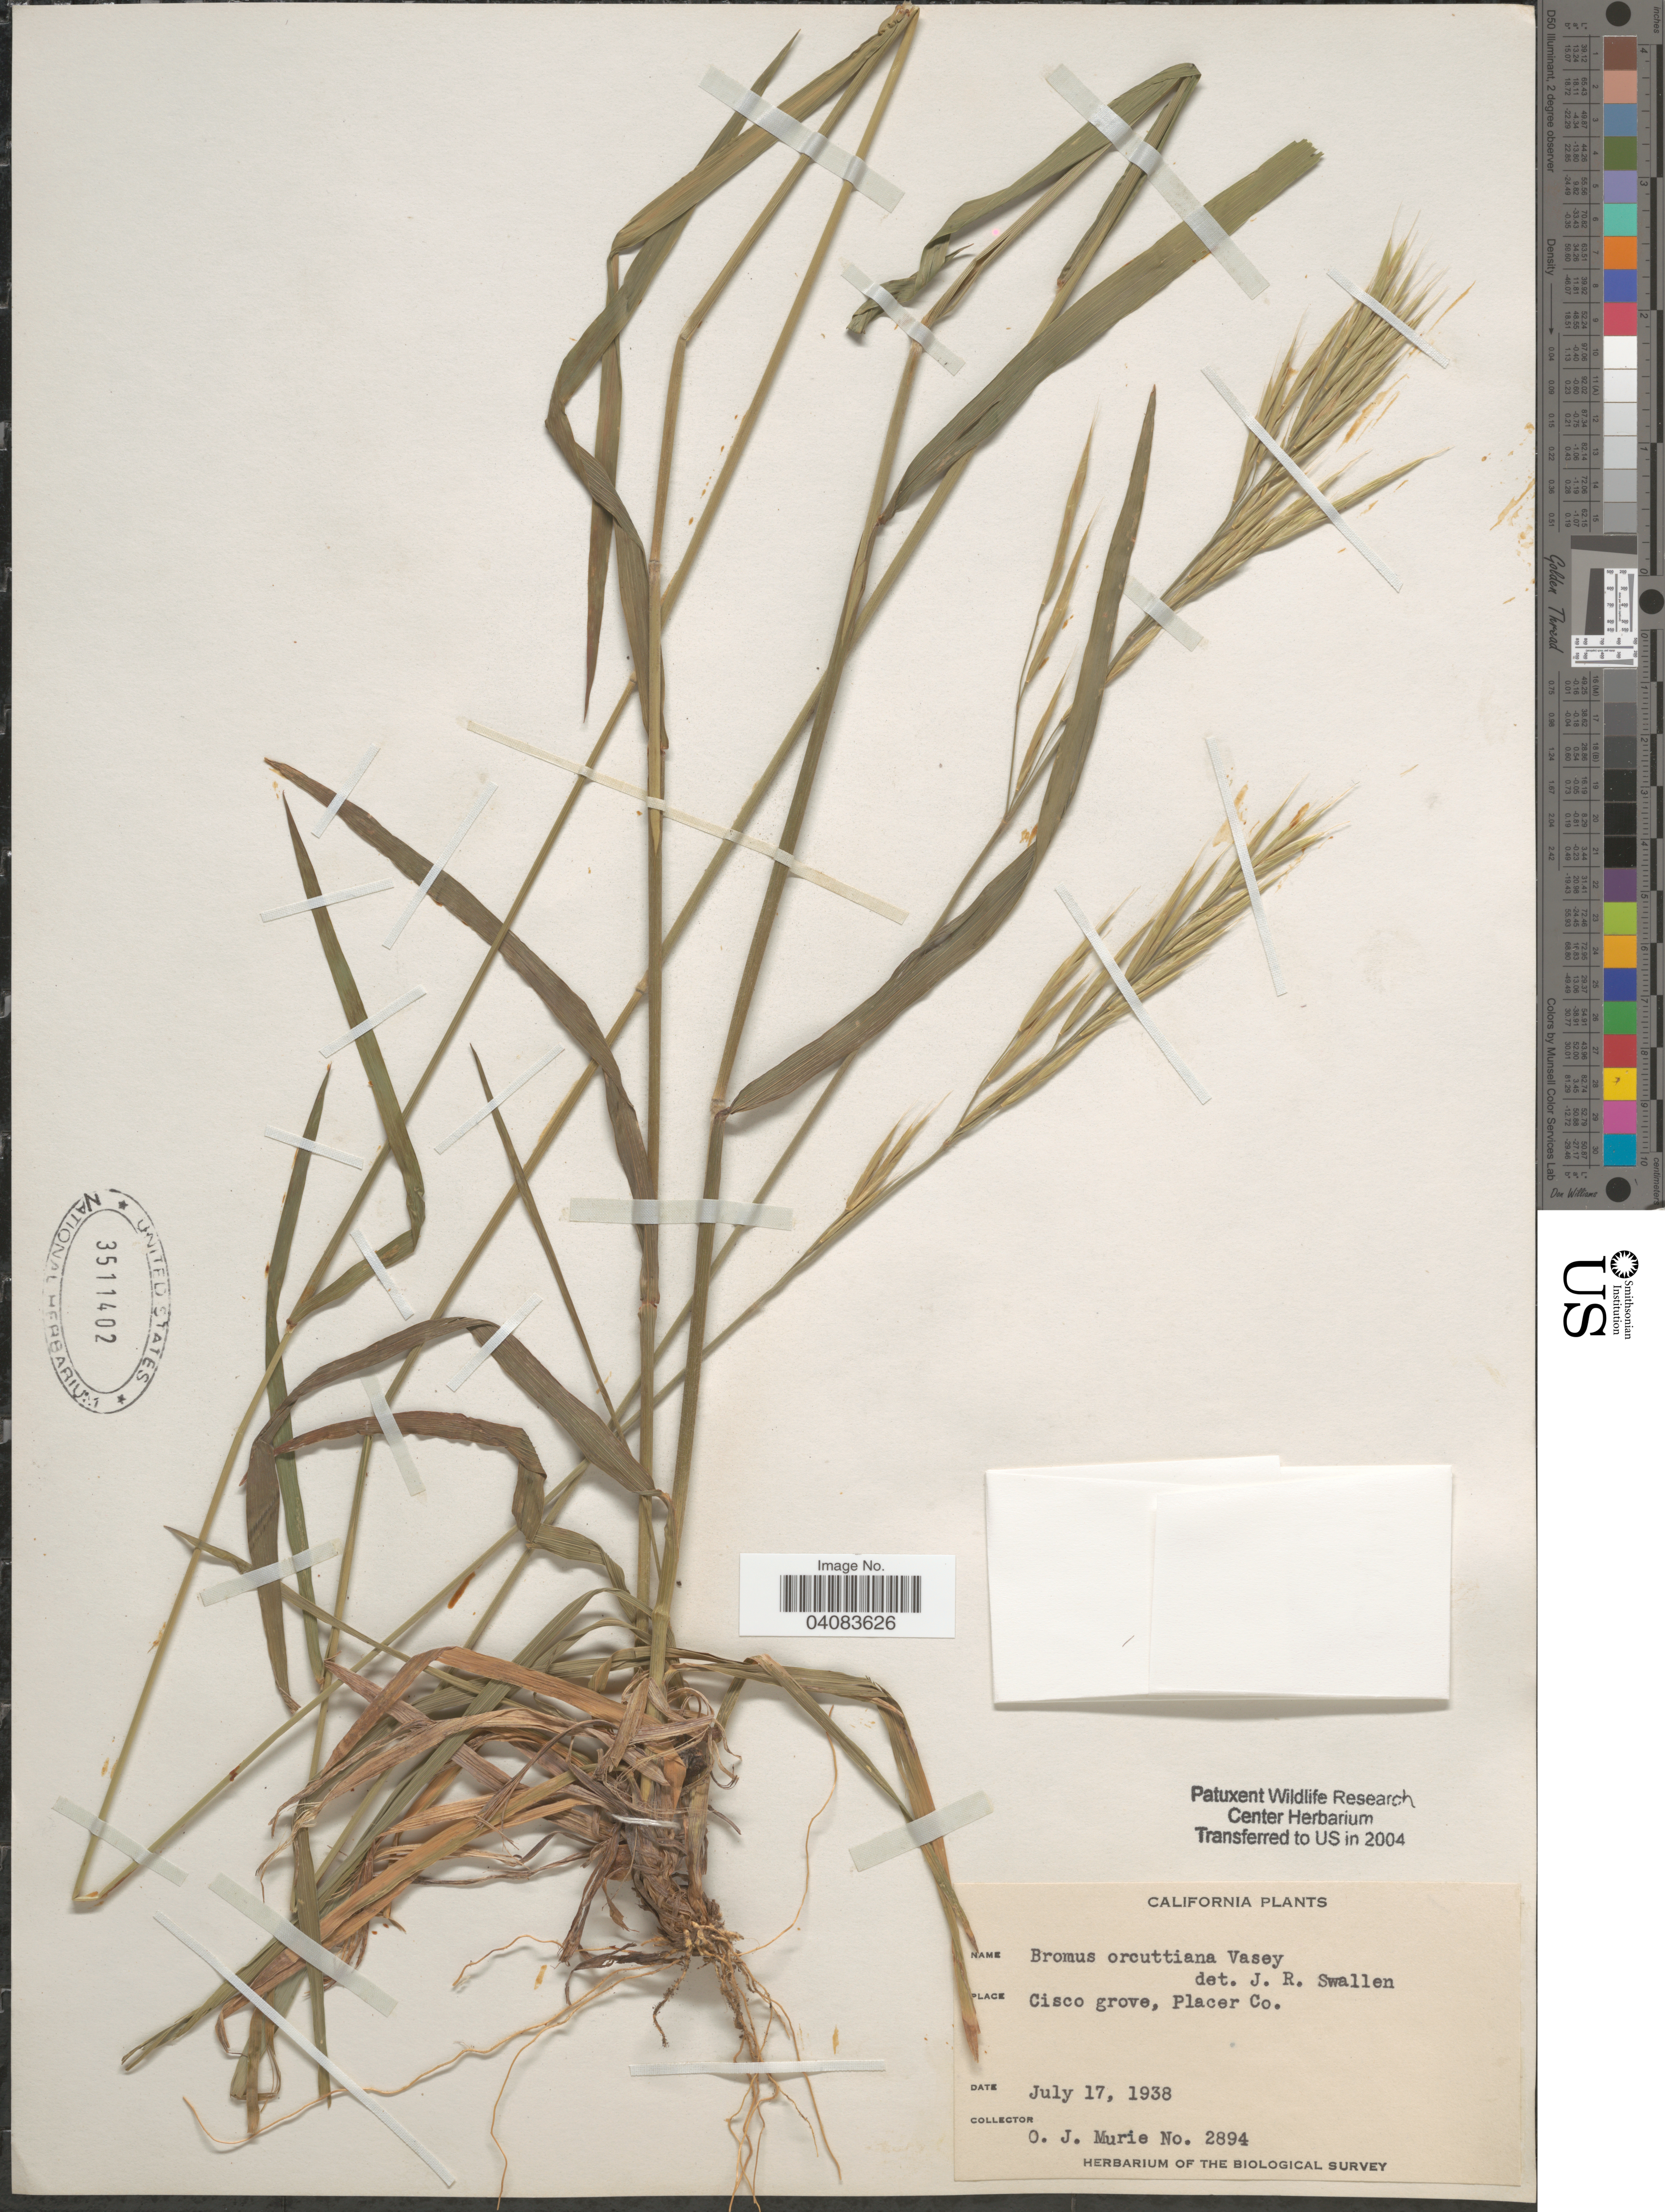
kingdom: Plantae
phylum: Tracheophyta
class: Liliopsida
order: Poales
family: Poaceae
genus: Bromus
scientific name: Bromus orcuttianus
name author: Vasey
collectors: O. Murie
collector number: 2894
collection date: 1938-07-17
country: United States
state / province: California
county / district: Placer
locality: Cisco grove, Placer Co. Herbarium of the Biological Survey.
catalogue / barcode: US 3511402